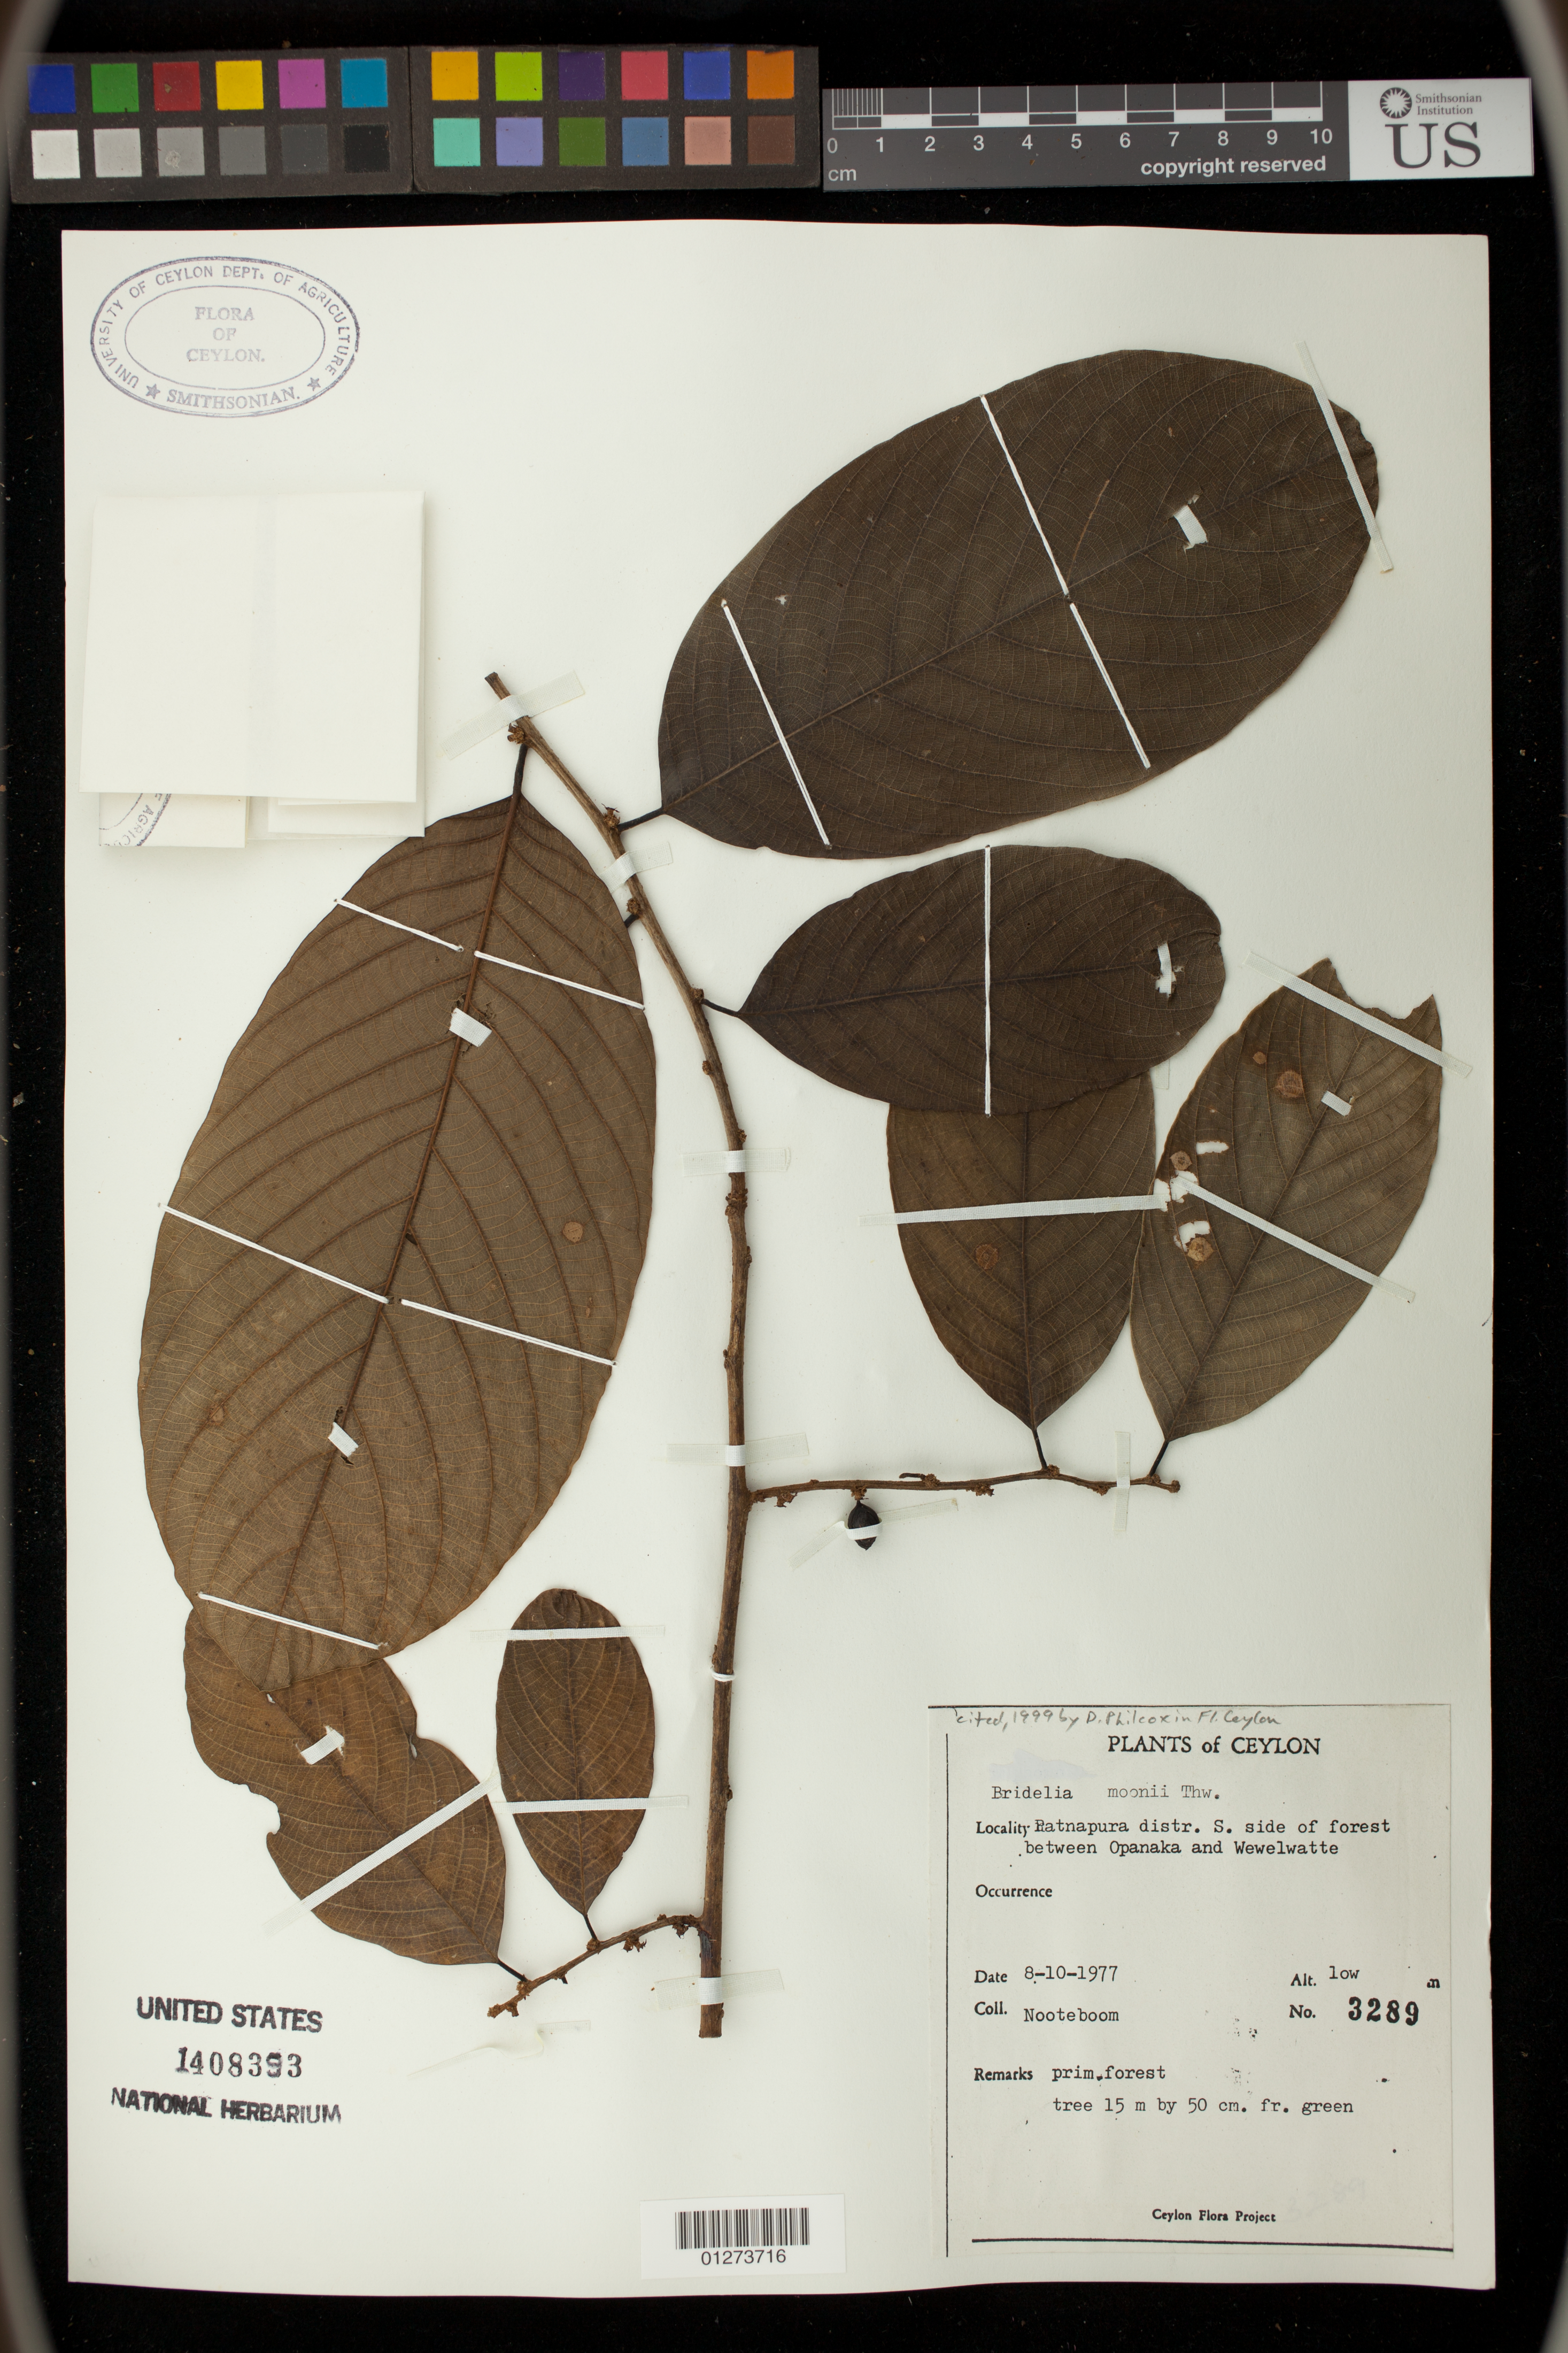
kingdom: Plantae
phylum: Tracheophyta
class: Magnoliopsida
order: Malpighiales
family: Phyllanthaceae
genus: Bridelia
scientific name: Bridelia moonii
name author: Thwaites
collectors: Nooteboom, --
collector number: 3289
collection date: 1977-10-08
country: Sri Lanka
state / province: Sabaragamuwa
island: Ceylon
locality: Ceylon. Ratnapura distr. S. side of forest between Opanaka and Wewelwatte.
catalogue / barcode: US 1408393